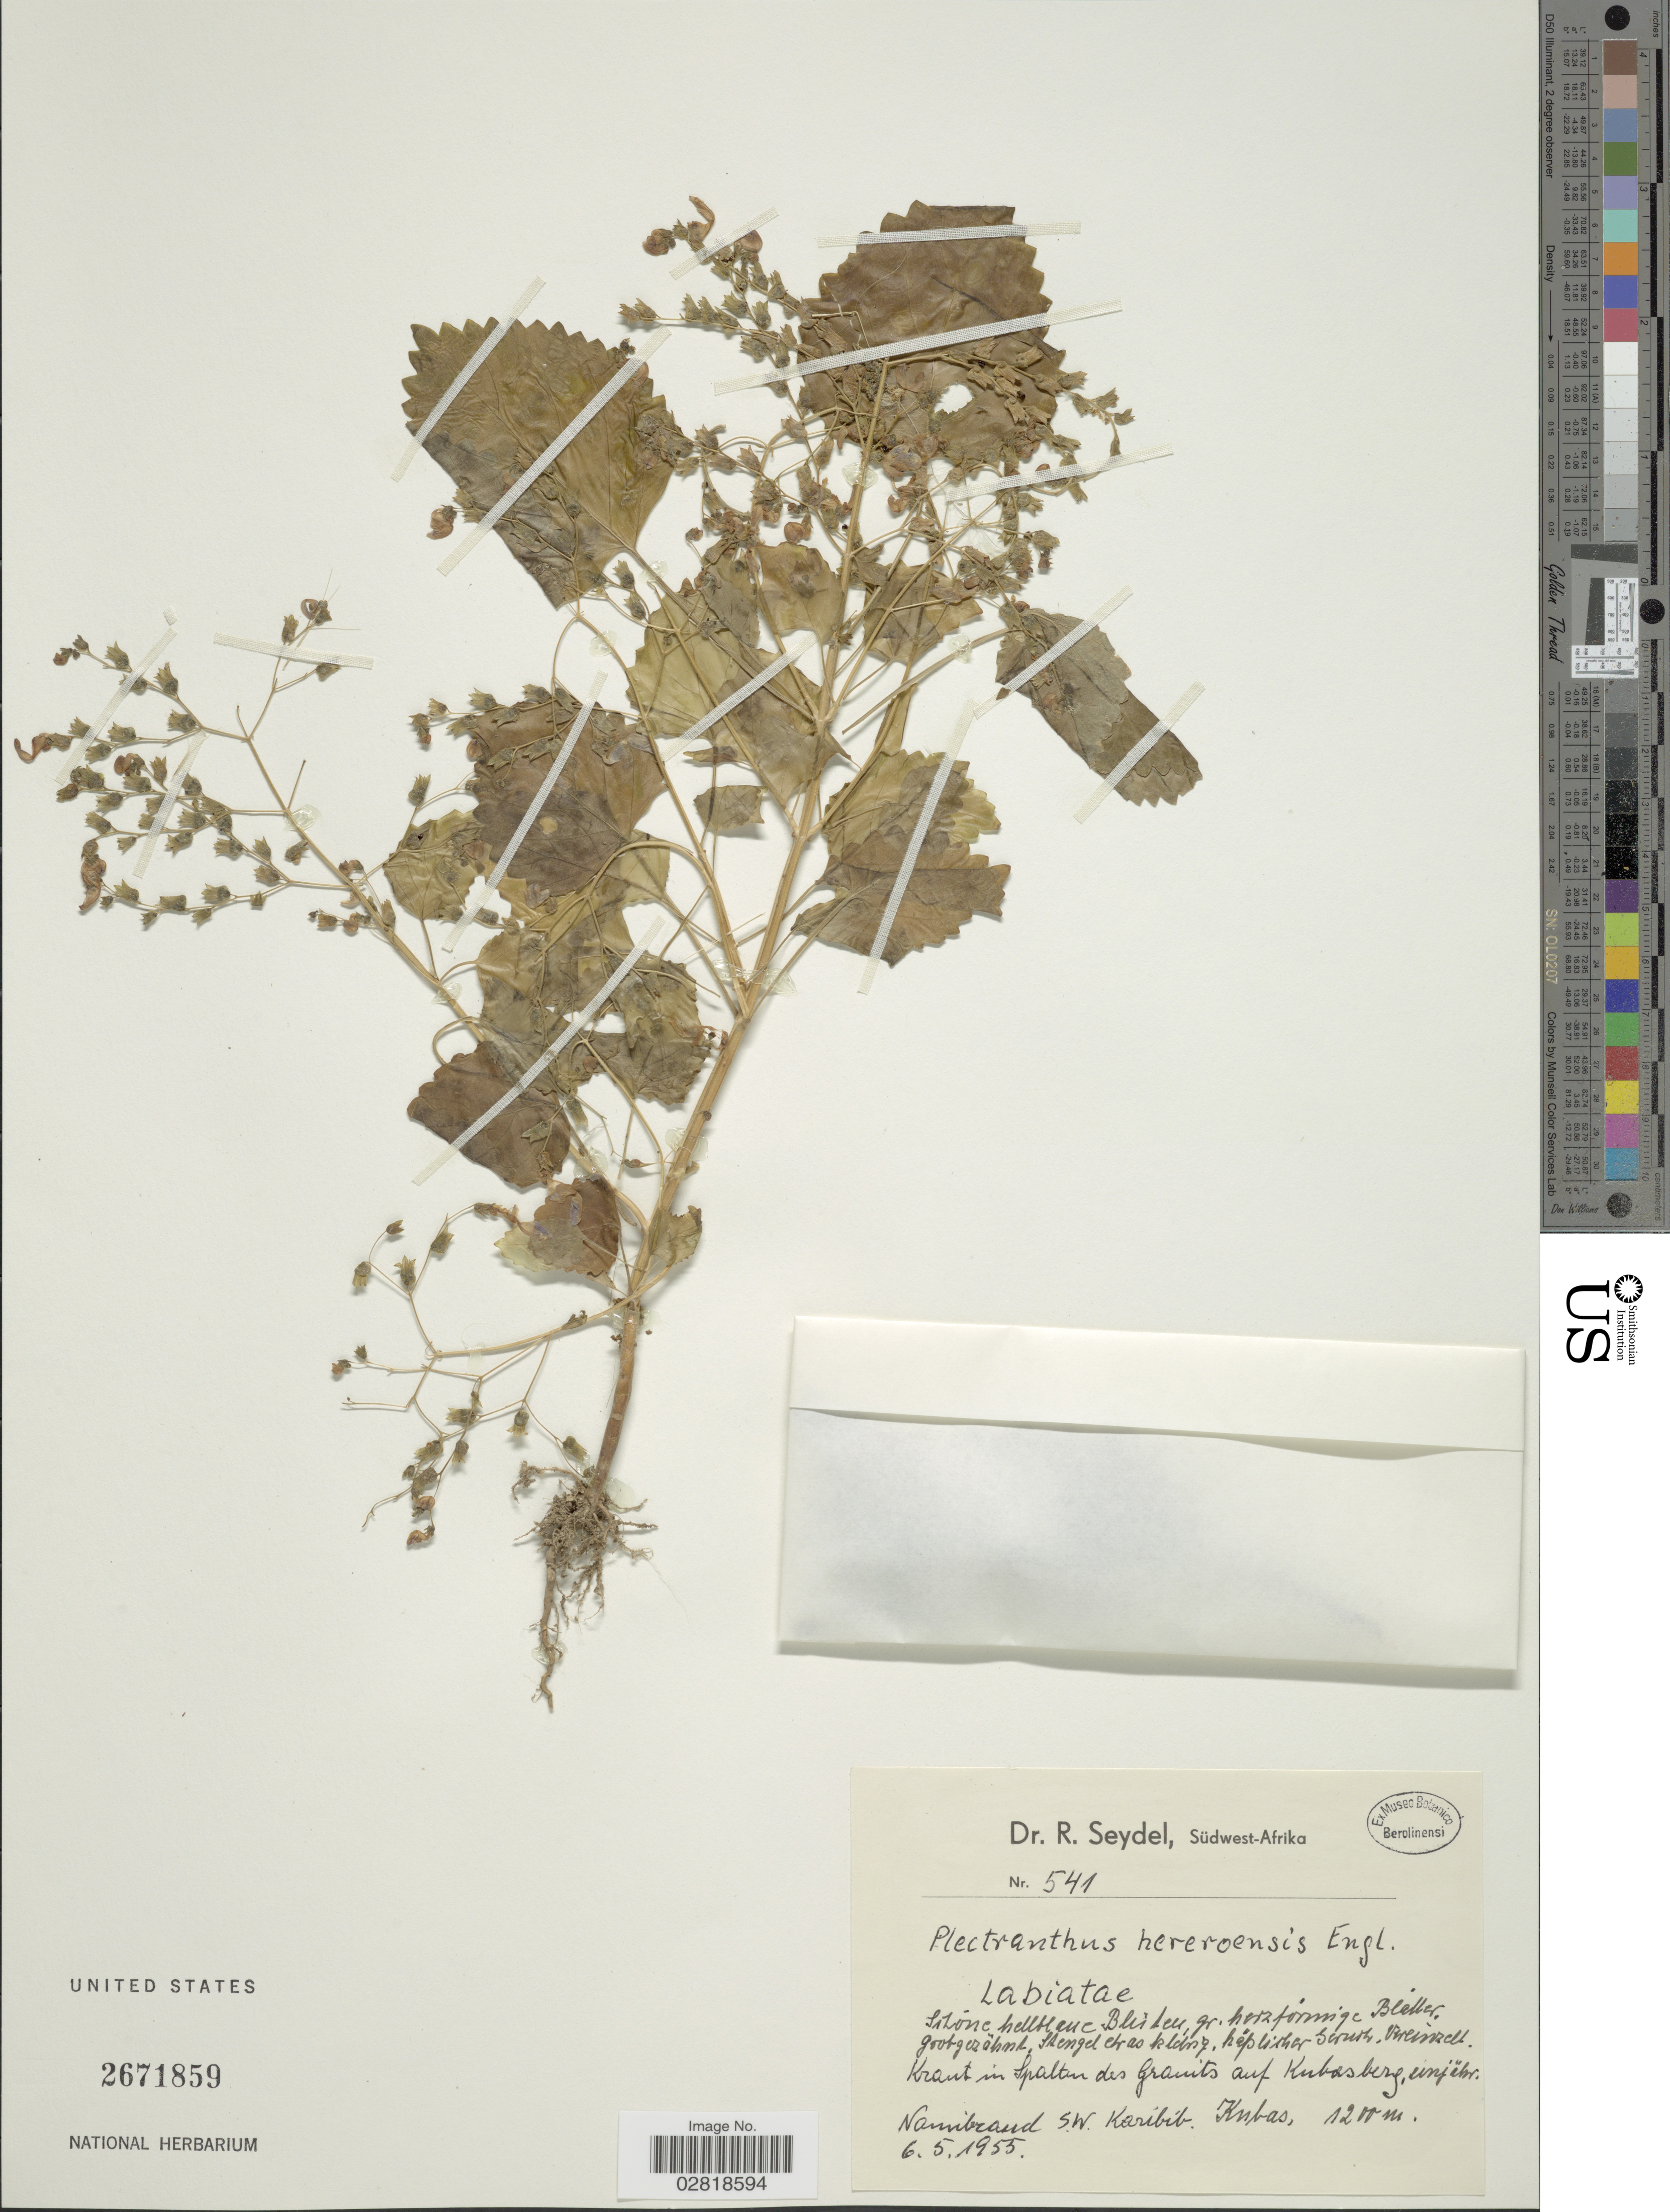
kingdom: Plantae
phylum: Tracheophyta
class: Magnoliopsida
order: Lamiales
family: Lamiaceae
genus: Plectranthus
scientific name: Plectranthus hereroensis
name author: Engl.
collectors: R. Seydel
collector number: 541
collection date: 1955-05-06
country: Namibia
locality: Südwest-Afrika. Namibrand S.W. Karibib. Kubas.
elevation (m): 1200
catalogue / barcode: US 2671859